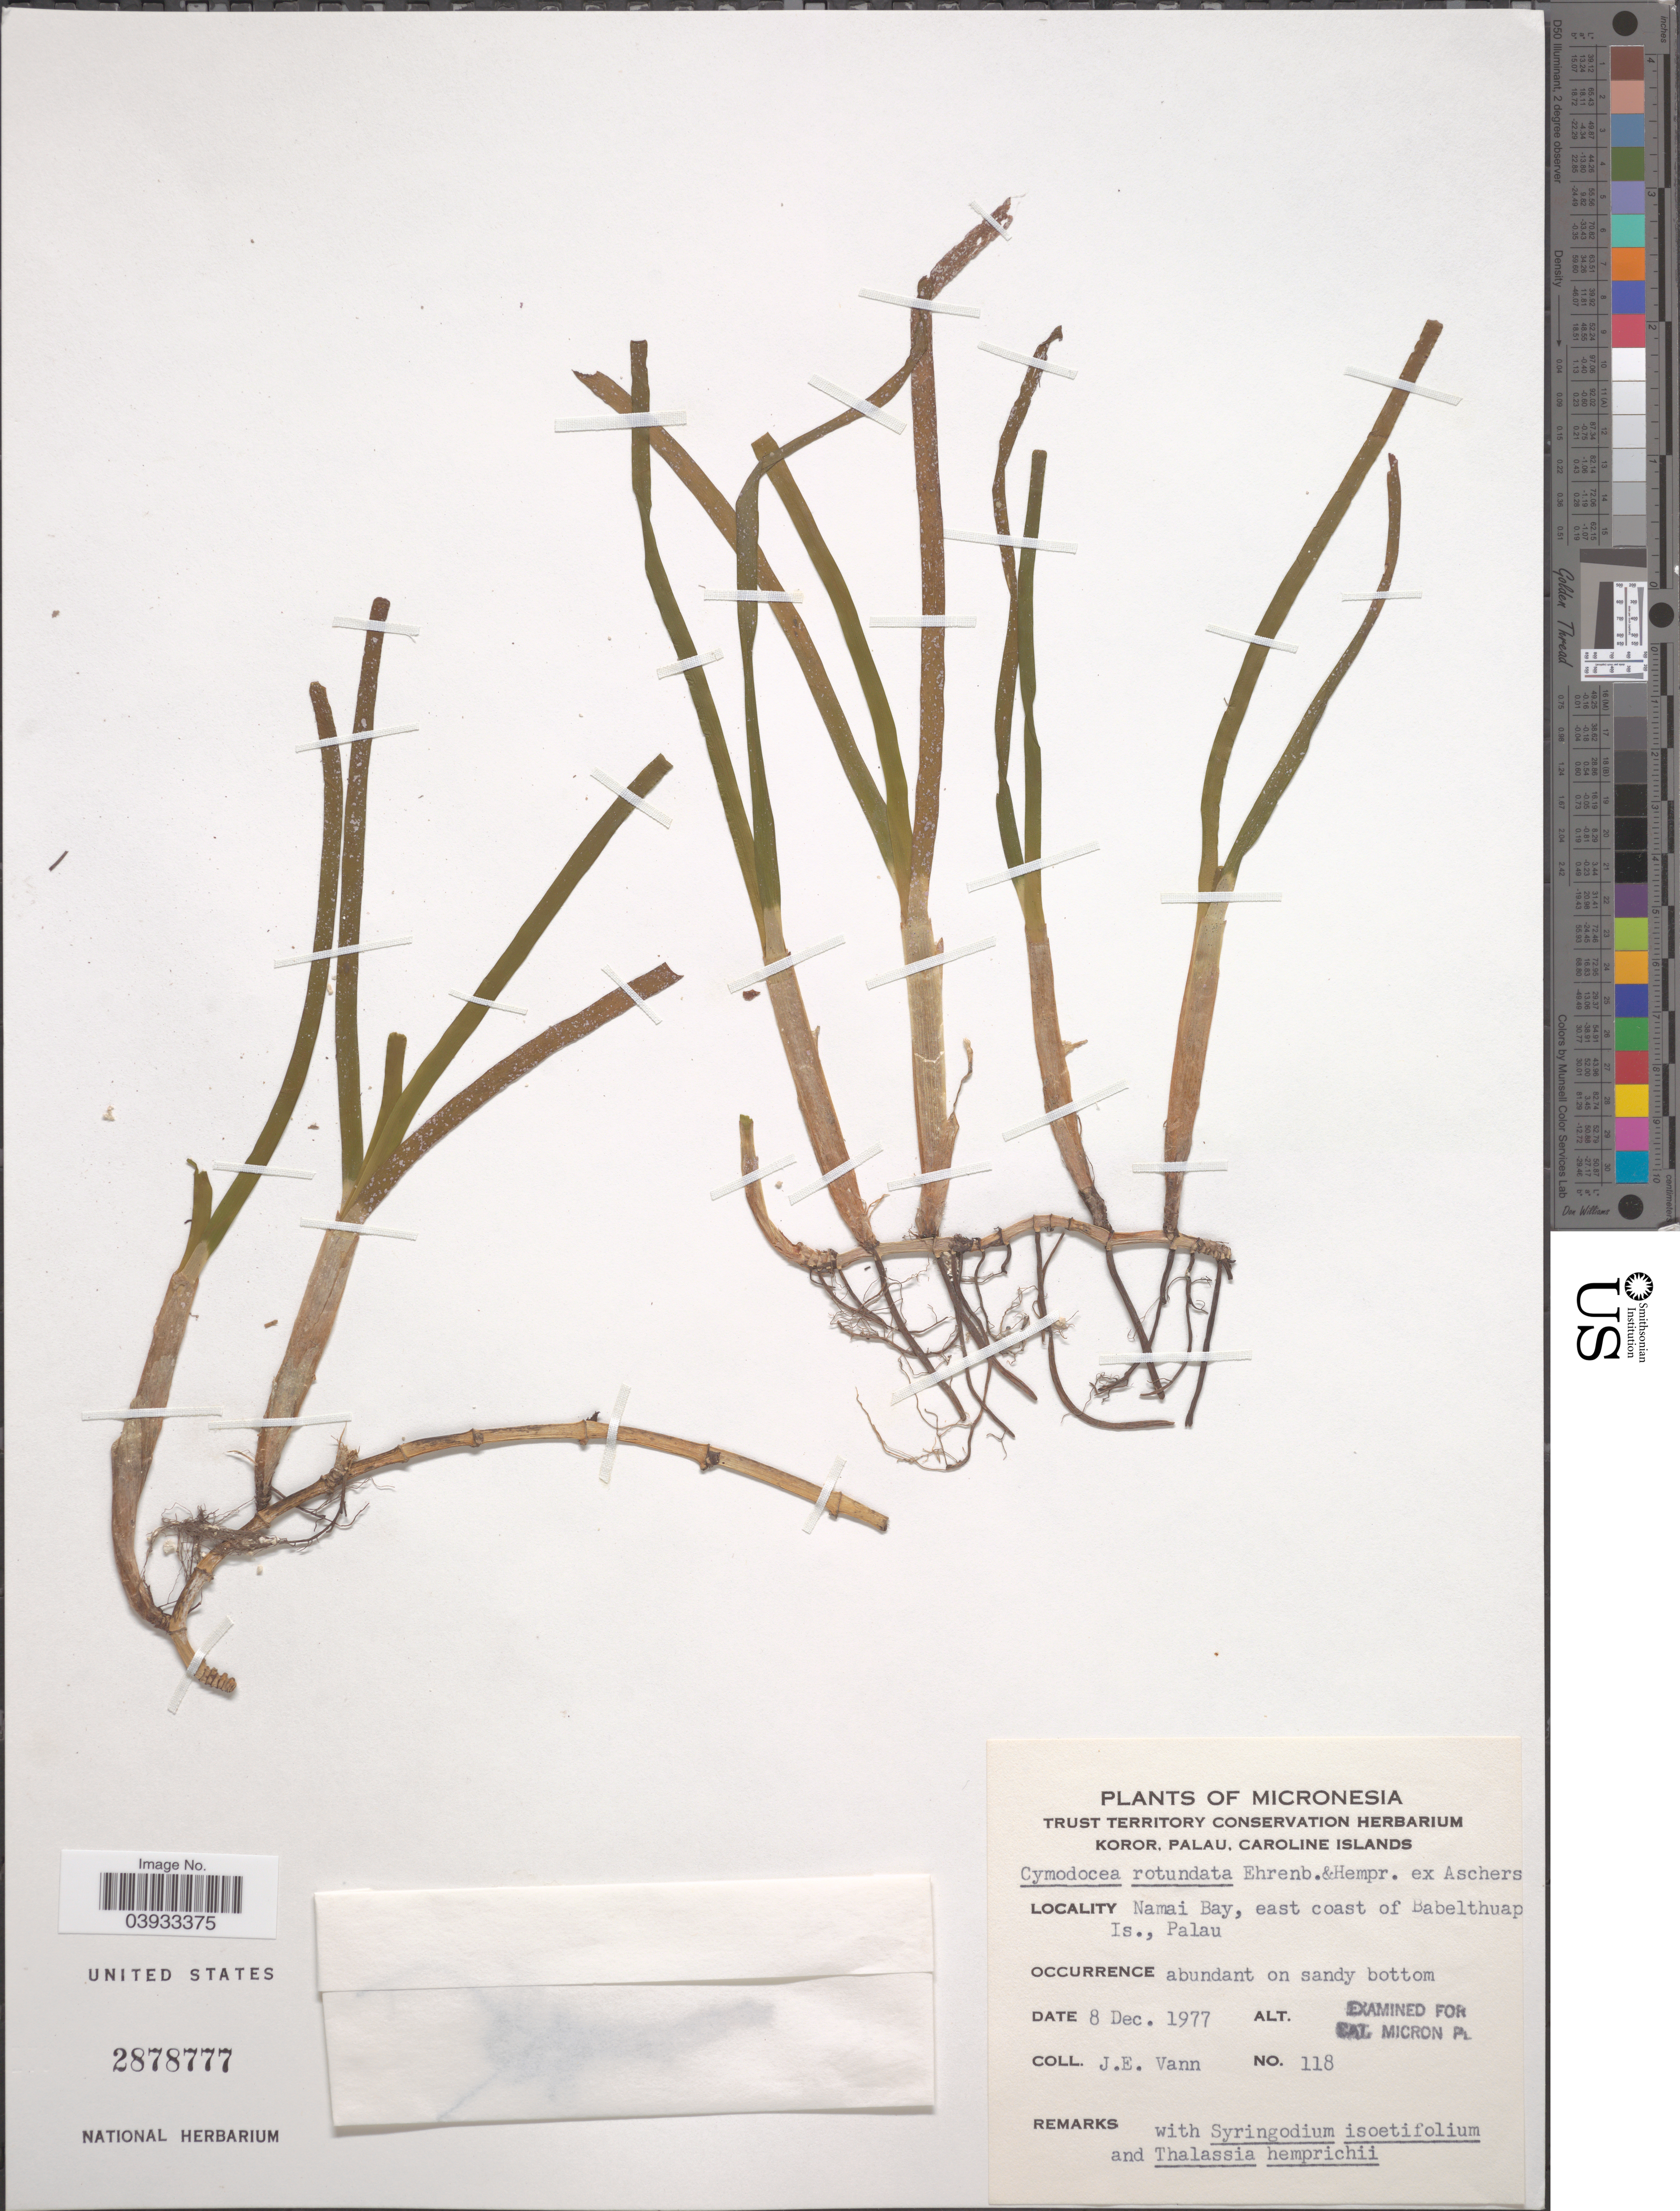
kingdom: Plantae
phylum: Tracheophyta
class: Liliopsida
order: Alismatales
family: Cymodoceaceae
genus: Cymodocea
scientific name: Cymodocea rotundata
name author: Asch. & Schweinf.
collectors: J. Vann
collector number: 118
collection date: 1977-12-08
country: Palau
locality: Micronesia. Namai Bay, east coast of Babelthuap Is., Palau.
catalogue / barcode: US 2878777